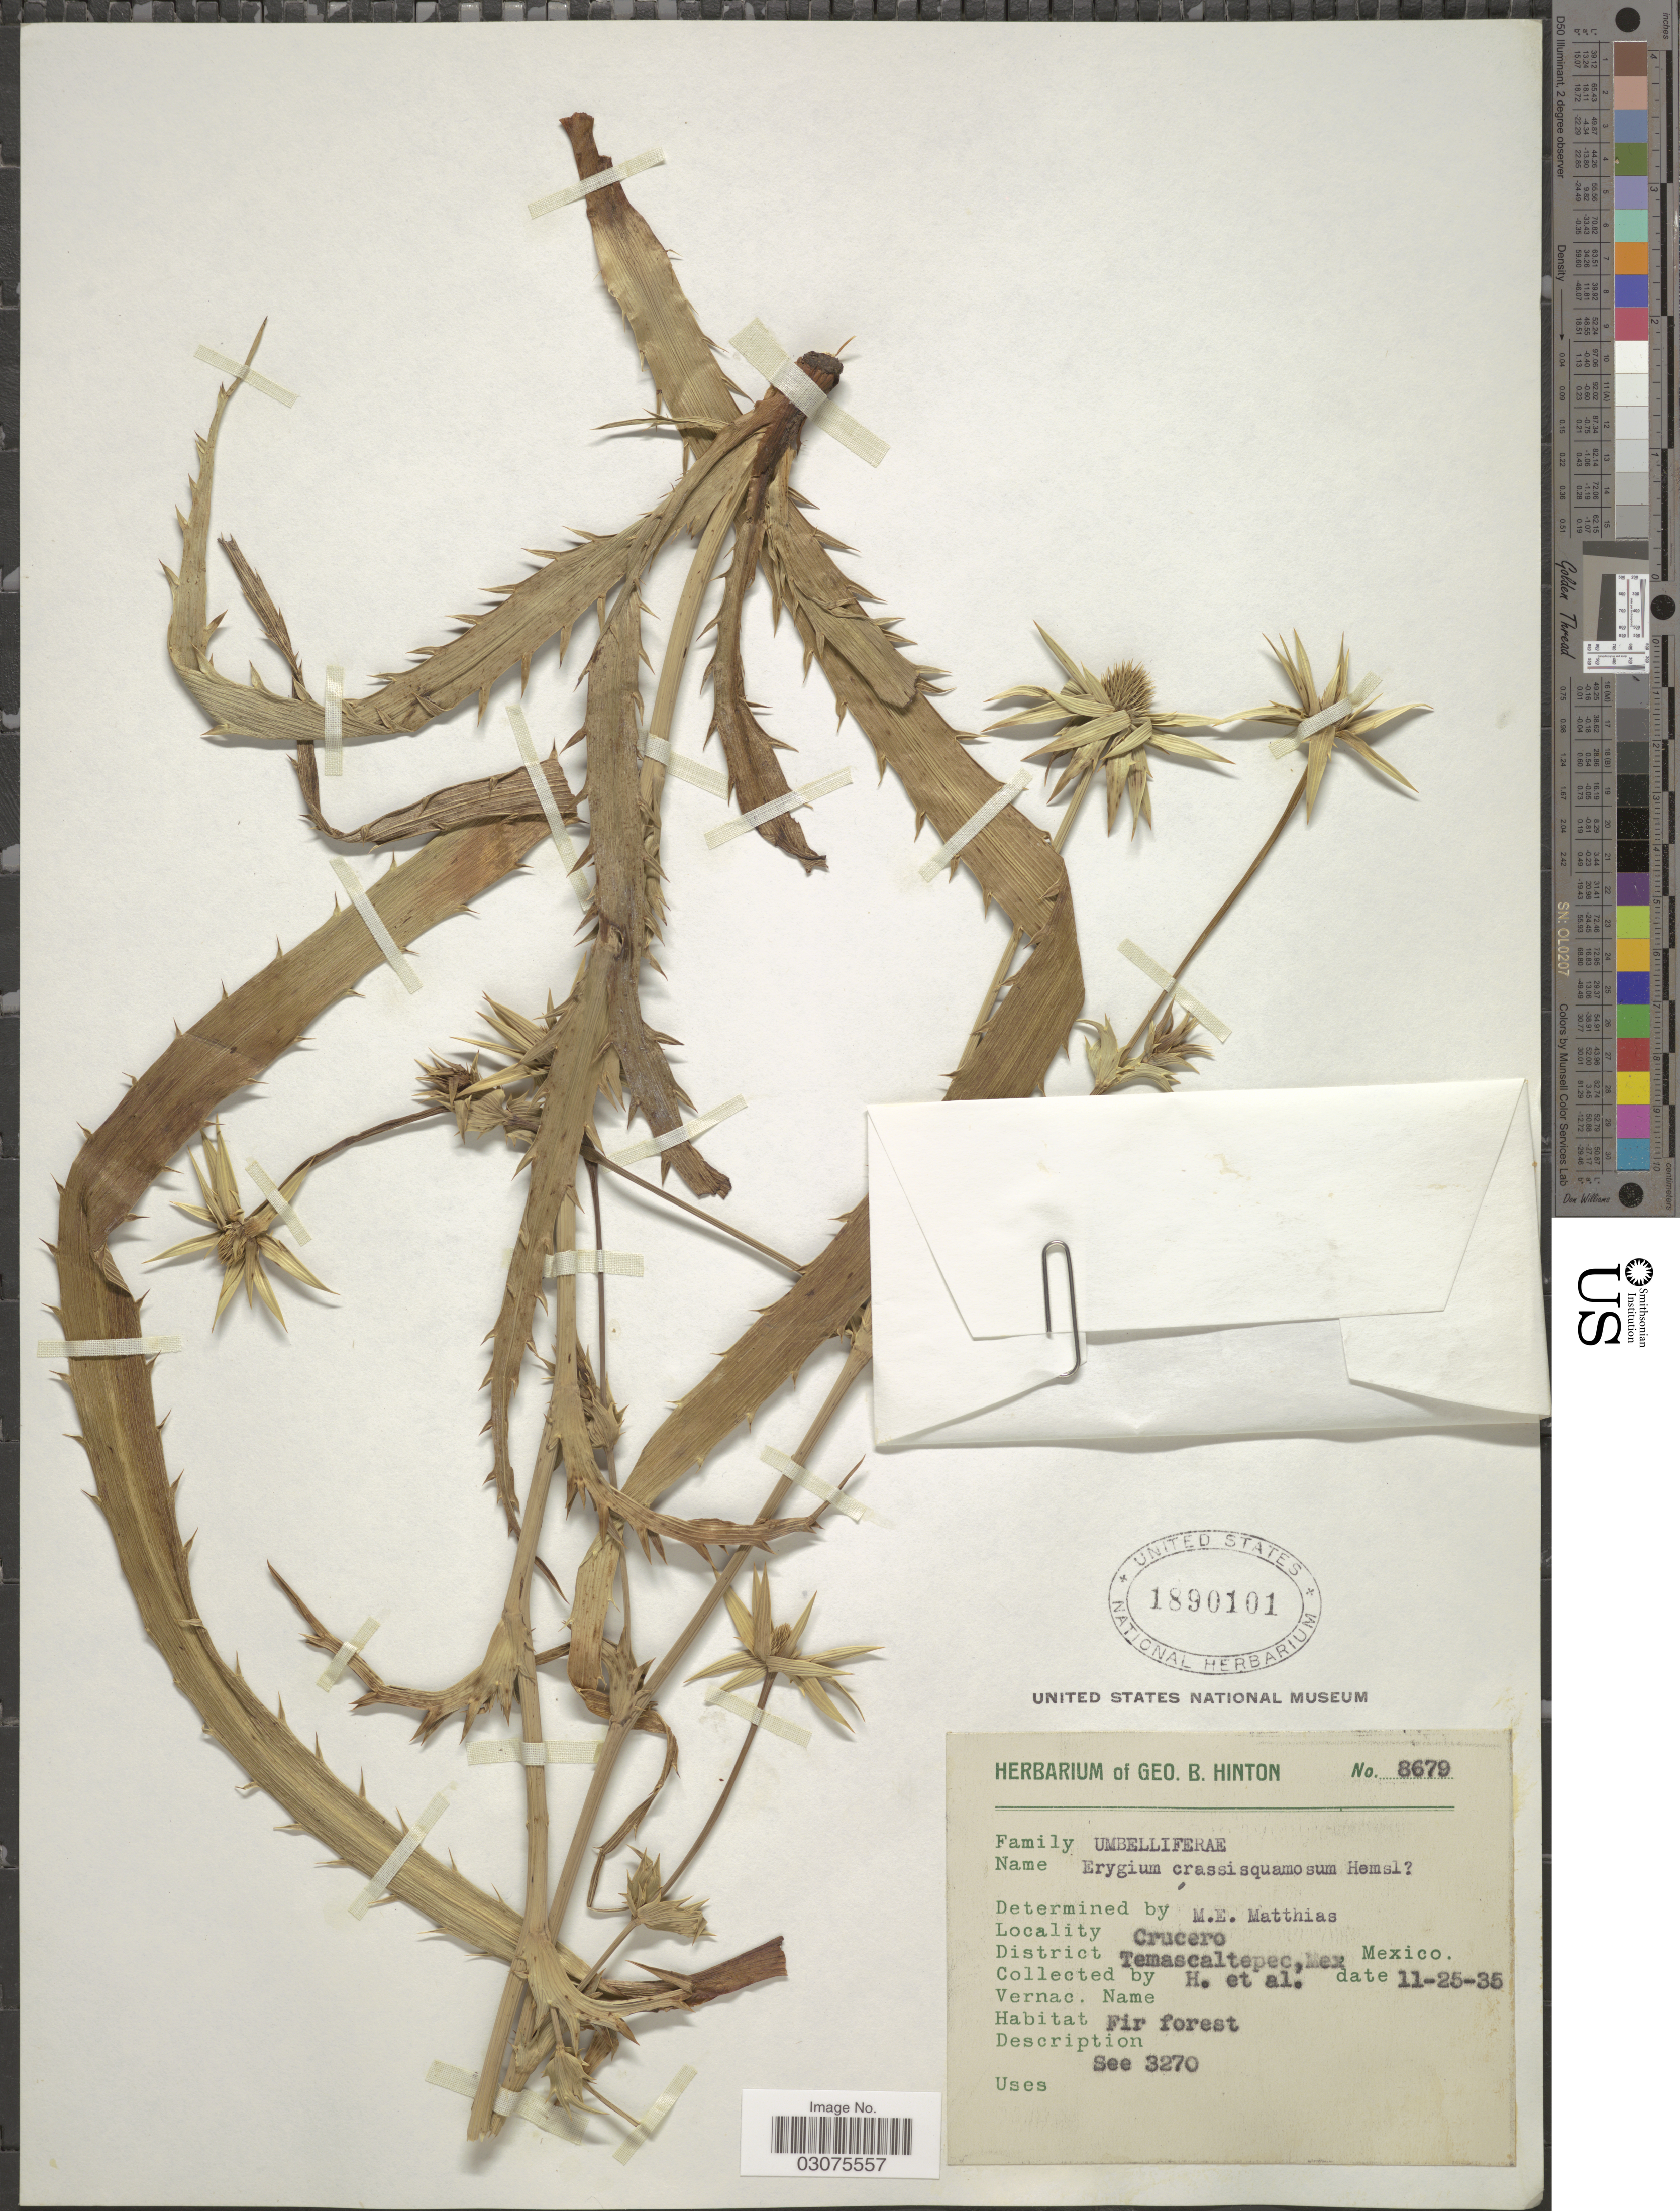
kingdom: Plantae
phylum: Tracheophyta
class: Magnoliopsida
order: Apiales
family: Apiaceae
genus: Eryngium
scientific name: Eryngium crassisquamosum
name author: Hemsl.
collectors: G. B. Hinton & et al.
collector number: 8679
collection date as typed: Transcribed d/m/y: 25/11/35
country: Mexico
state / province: México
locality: Crucero, District Temascaltepec.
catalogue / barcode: US 1890101